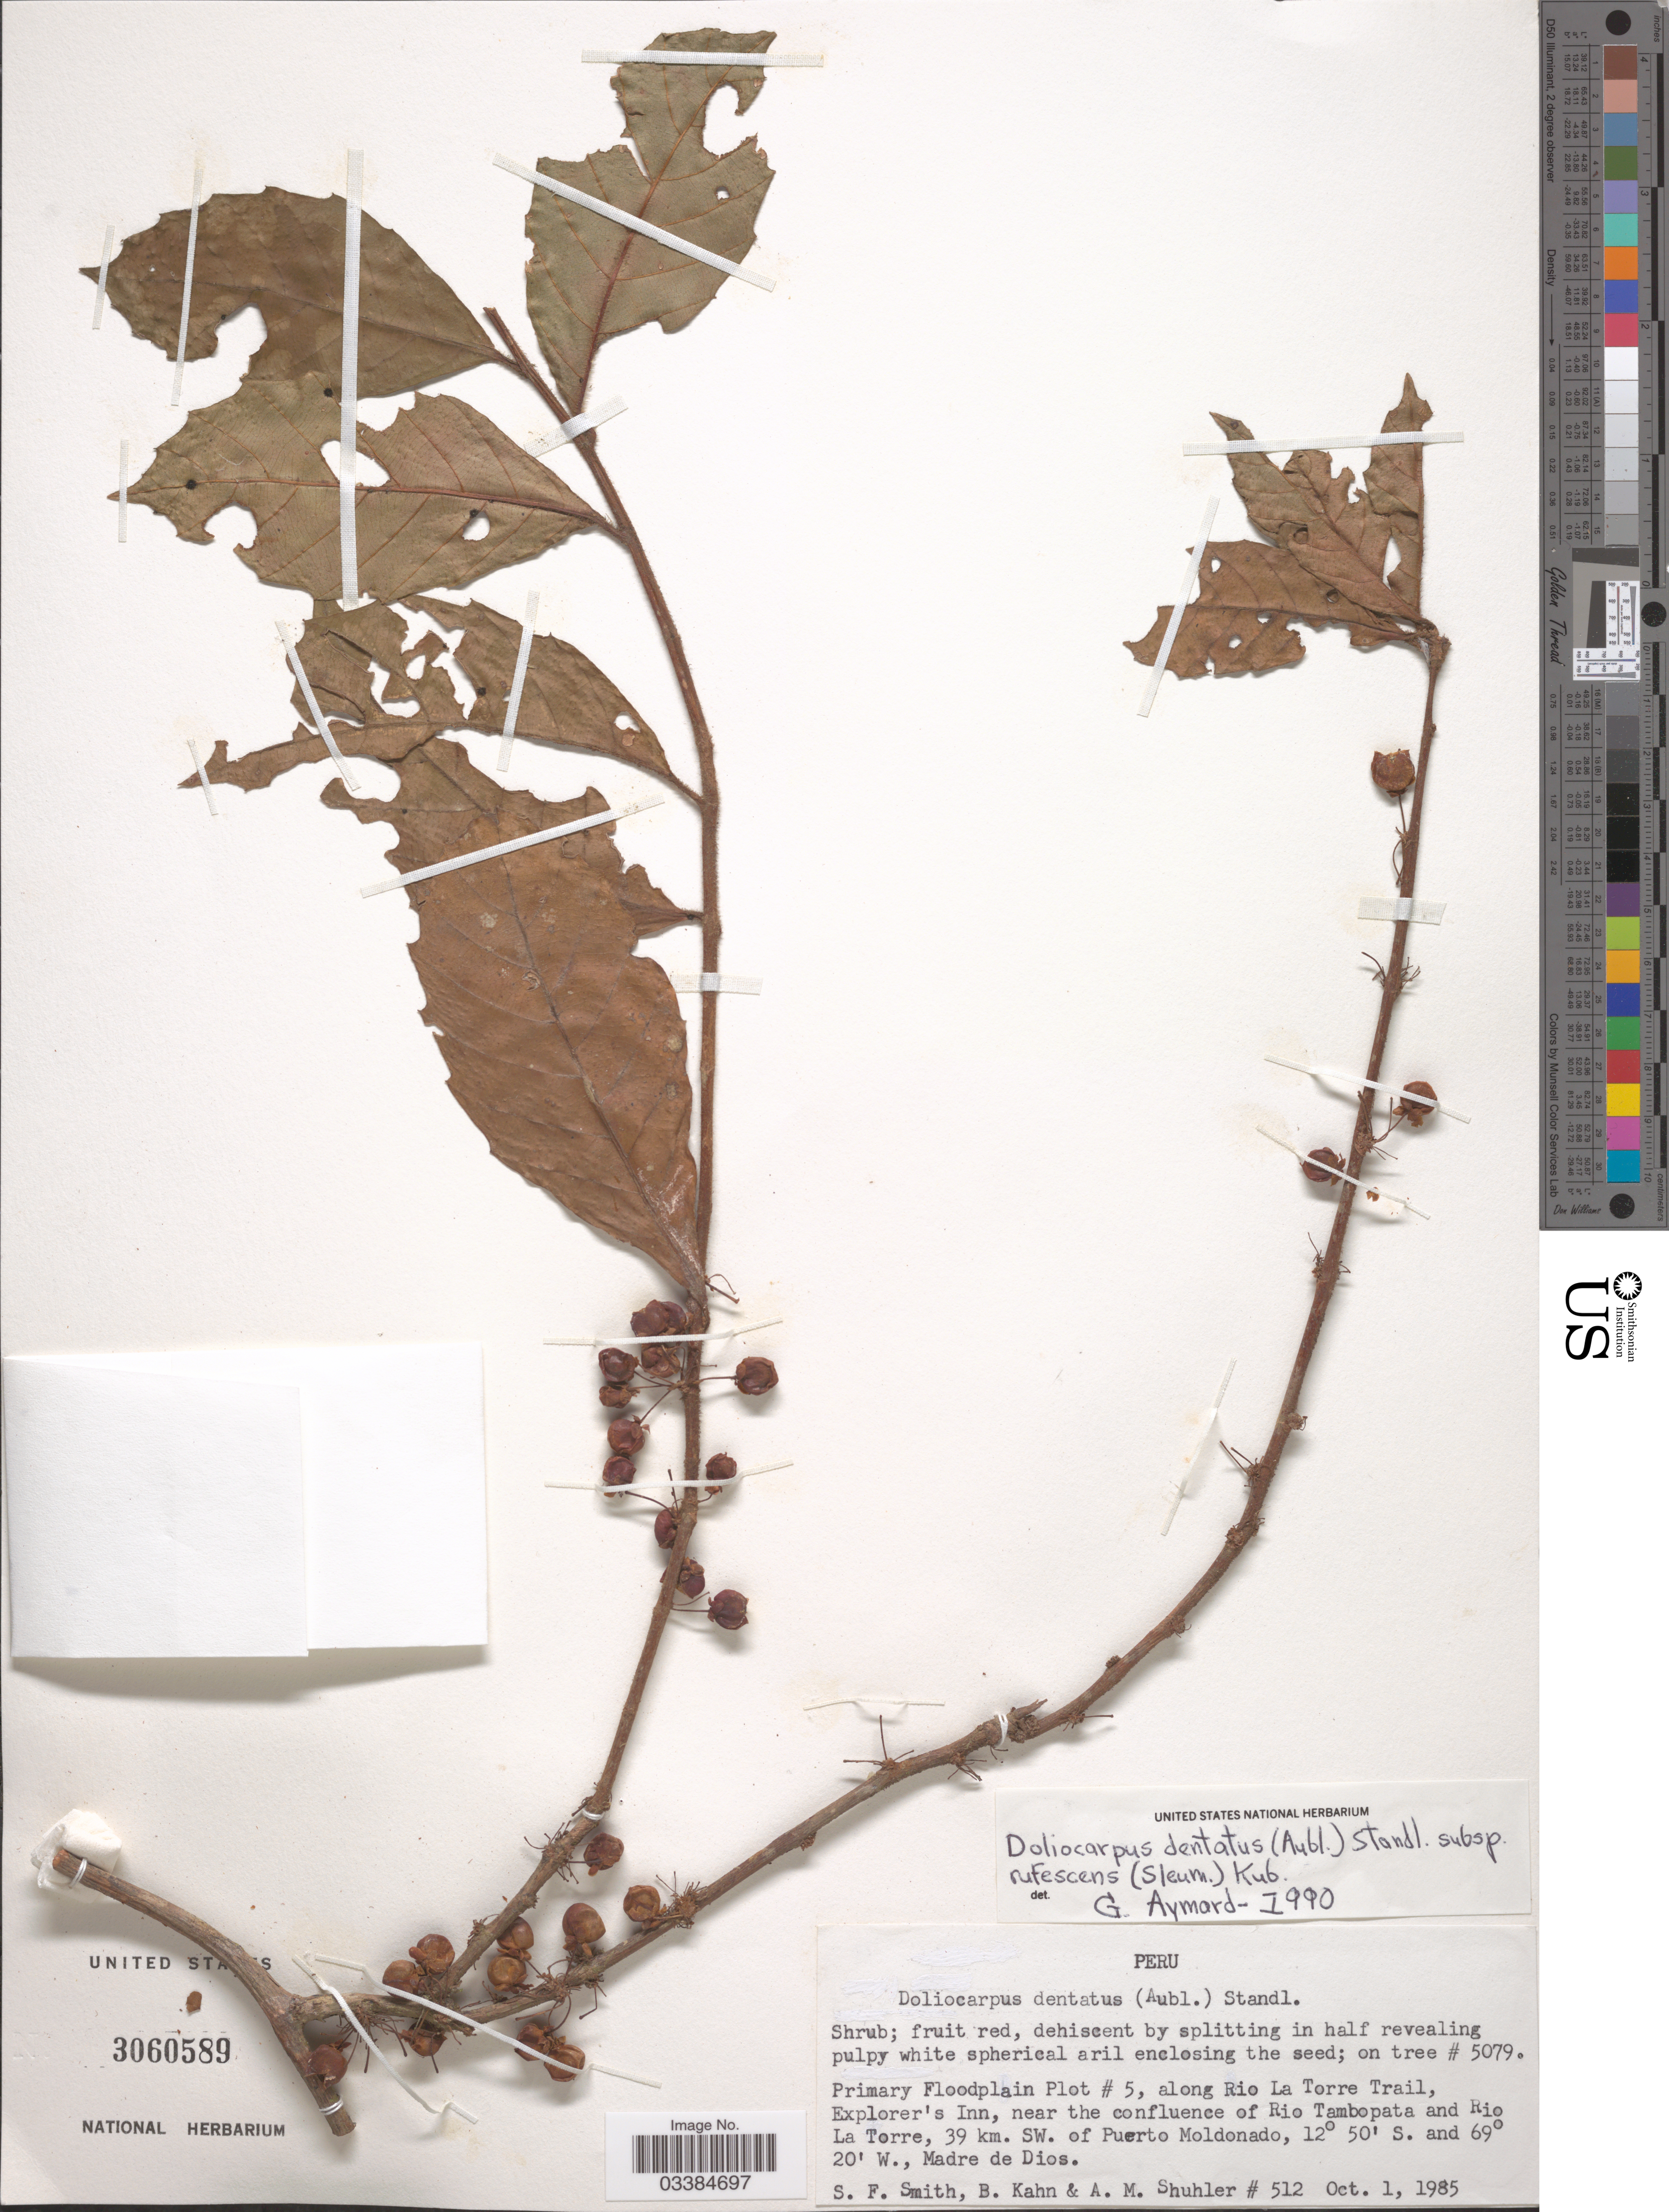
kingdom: Plantae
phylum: Tracheophyta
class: Magnoliopsida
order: Dilleniales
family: Dilleniaceae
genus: Doliocarpus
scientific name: Doliocarpus dentatus subsp. rufescens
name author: (Sleumer) Kubitzki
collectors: S.F. Smith, B. Kahn & A. Shuhler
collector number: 512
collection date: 1985-10-01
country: Peru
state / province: Madre de Dios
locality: Primary Floodplain Plot # 5, along Rio La Torre Trail, Explorer's Inn, near the confluence of Rio Tambopata and Rio La Torre, 39 km. SW. of Puerto Moldonado.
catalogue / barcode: US 3060589